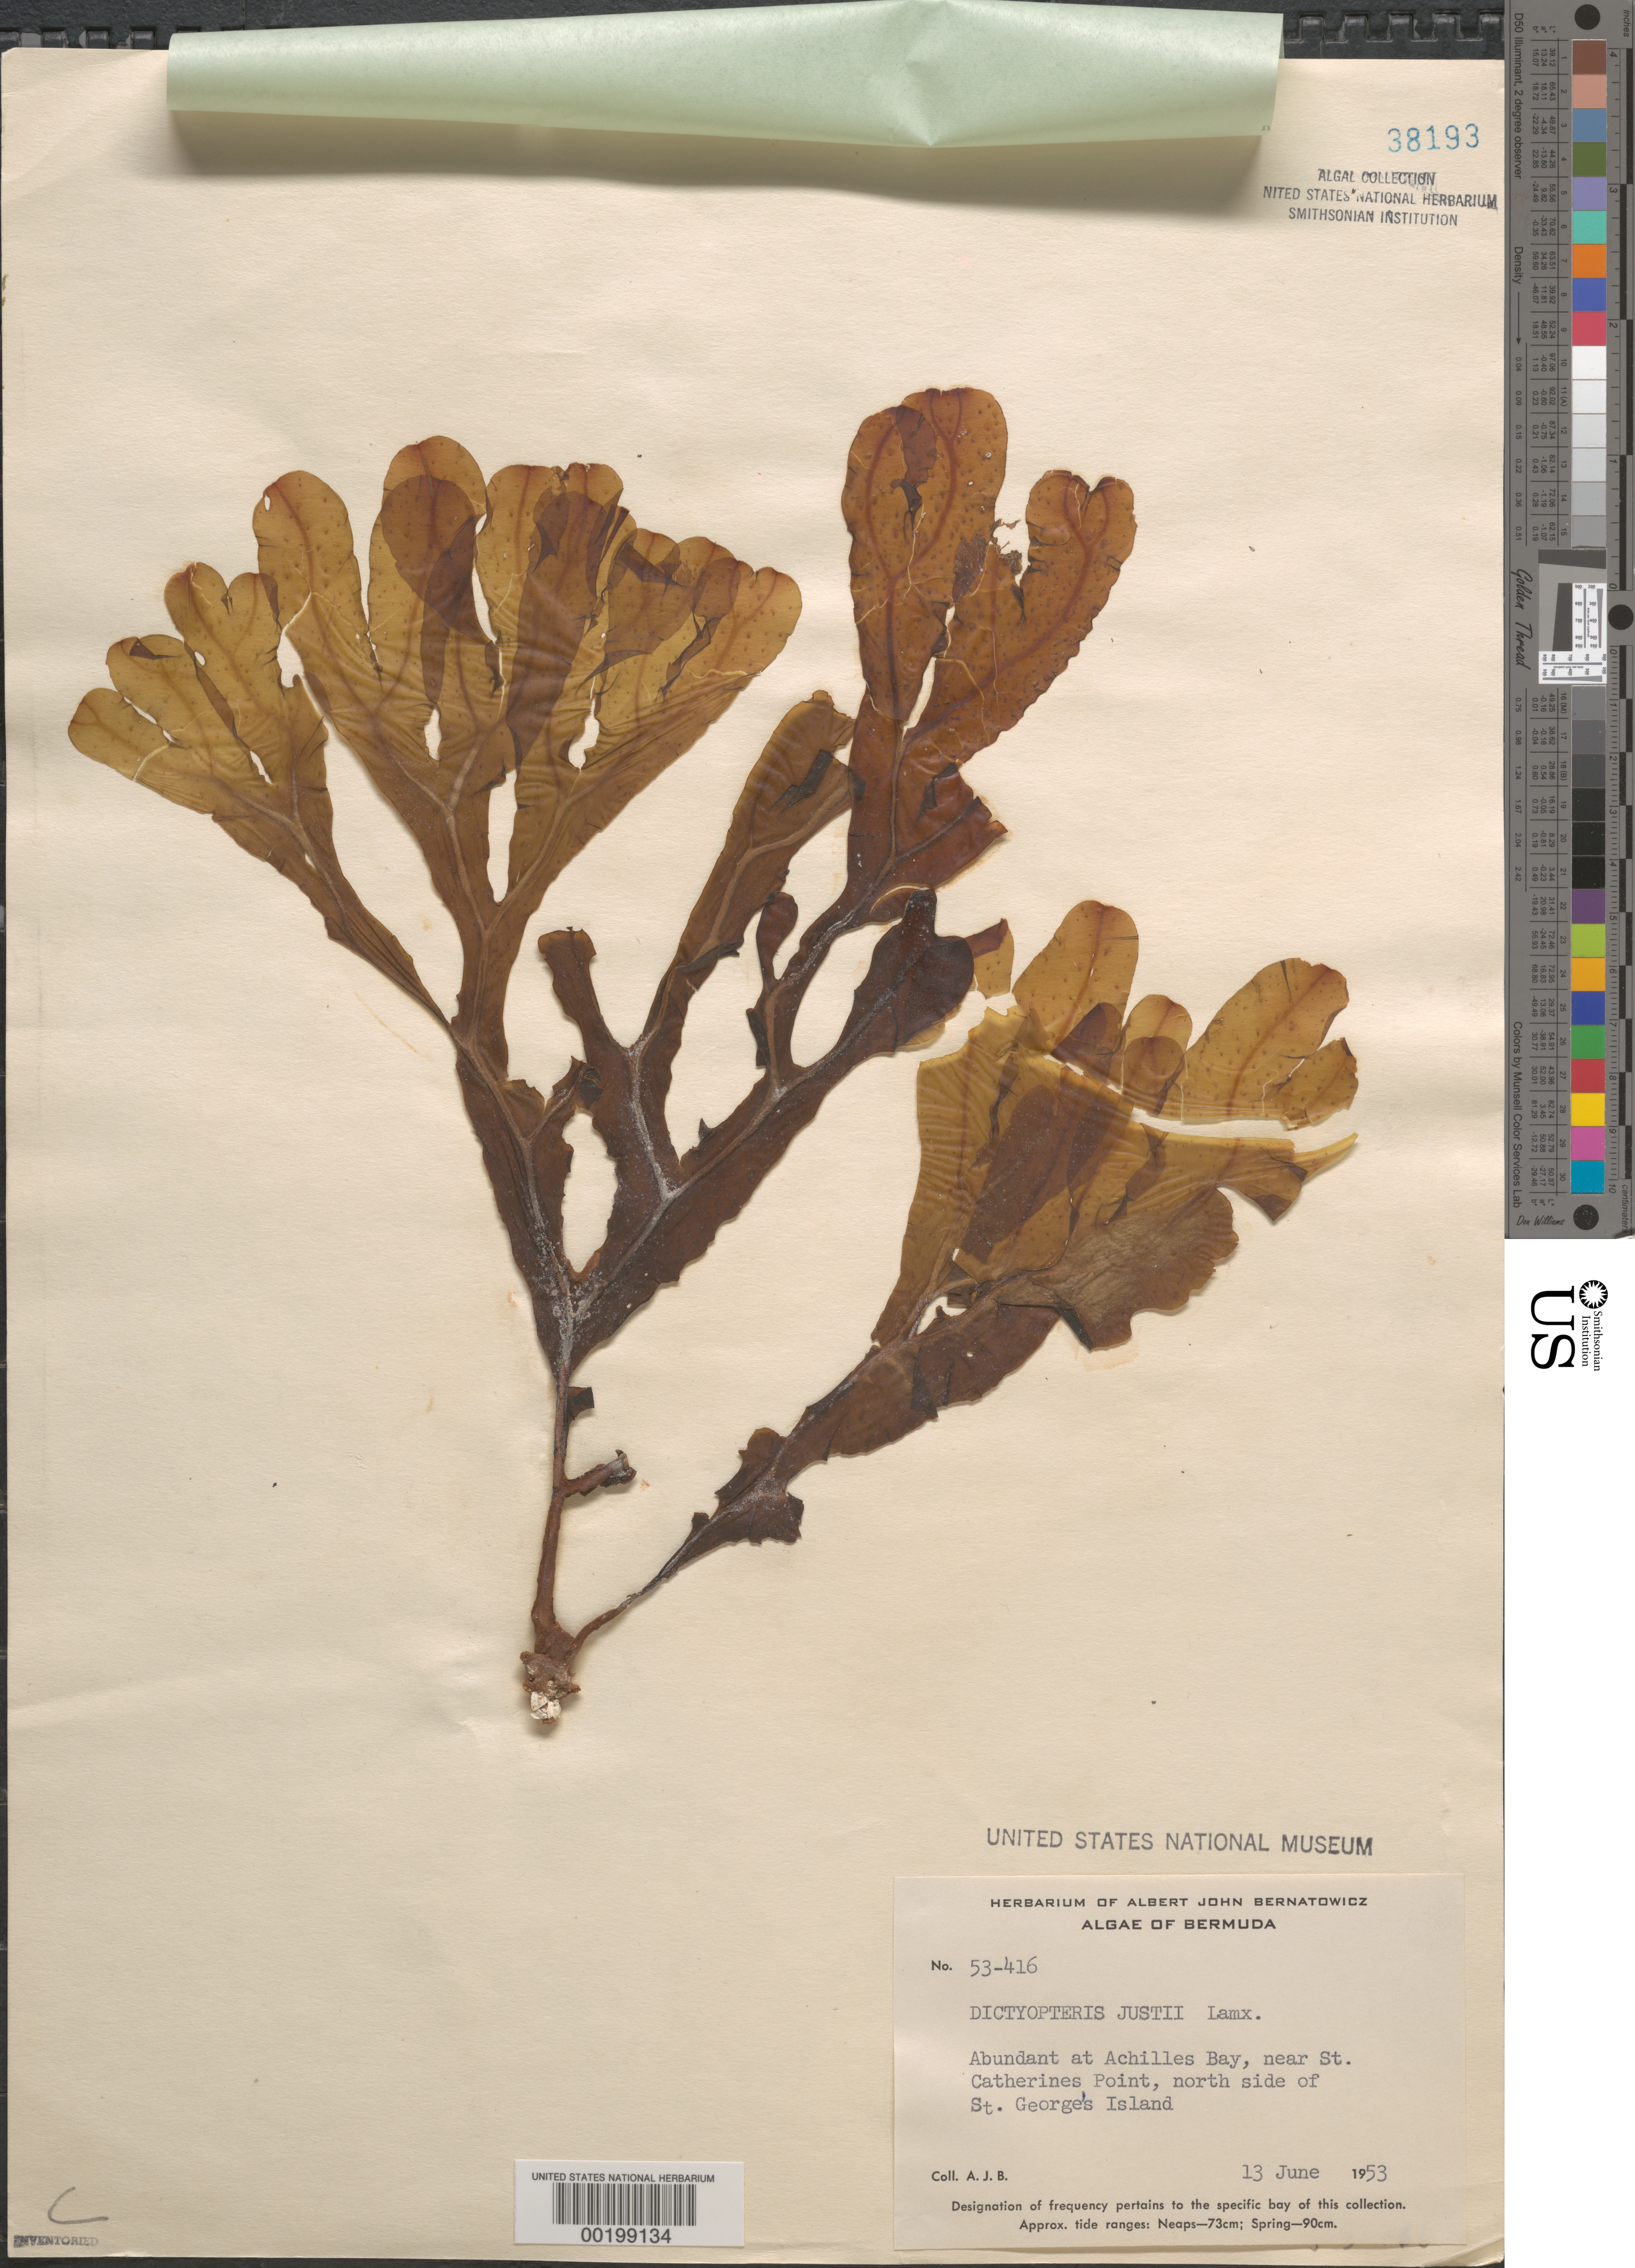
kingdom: Chromista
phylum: Ochrophyta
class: Phaeophyceae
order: Dictyotales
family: Dictyotaceae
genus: Dictyopteris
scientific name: Dictyopteris justii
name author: J.V.Lamouroux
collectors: A. Bernatowicz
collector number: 53-416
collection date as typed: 13 Jun 1953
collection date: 1953-06-13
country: Bermuda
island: St. George's Island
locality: Achilles Bay near St. Catherines Point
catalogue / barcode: US 38193